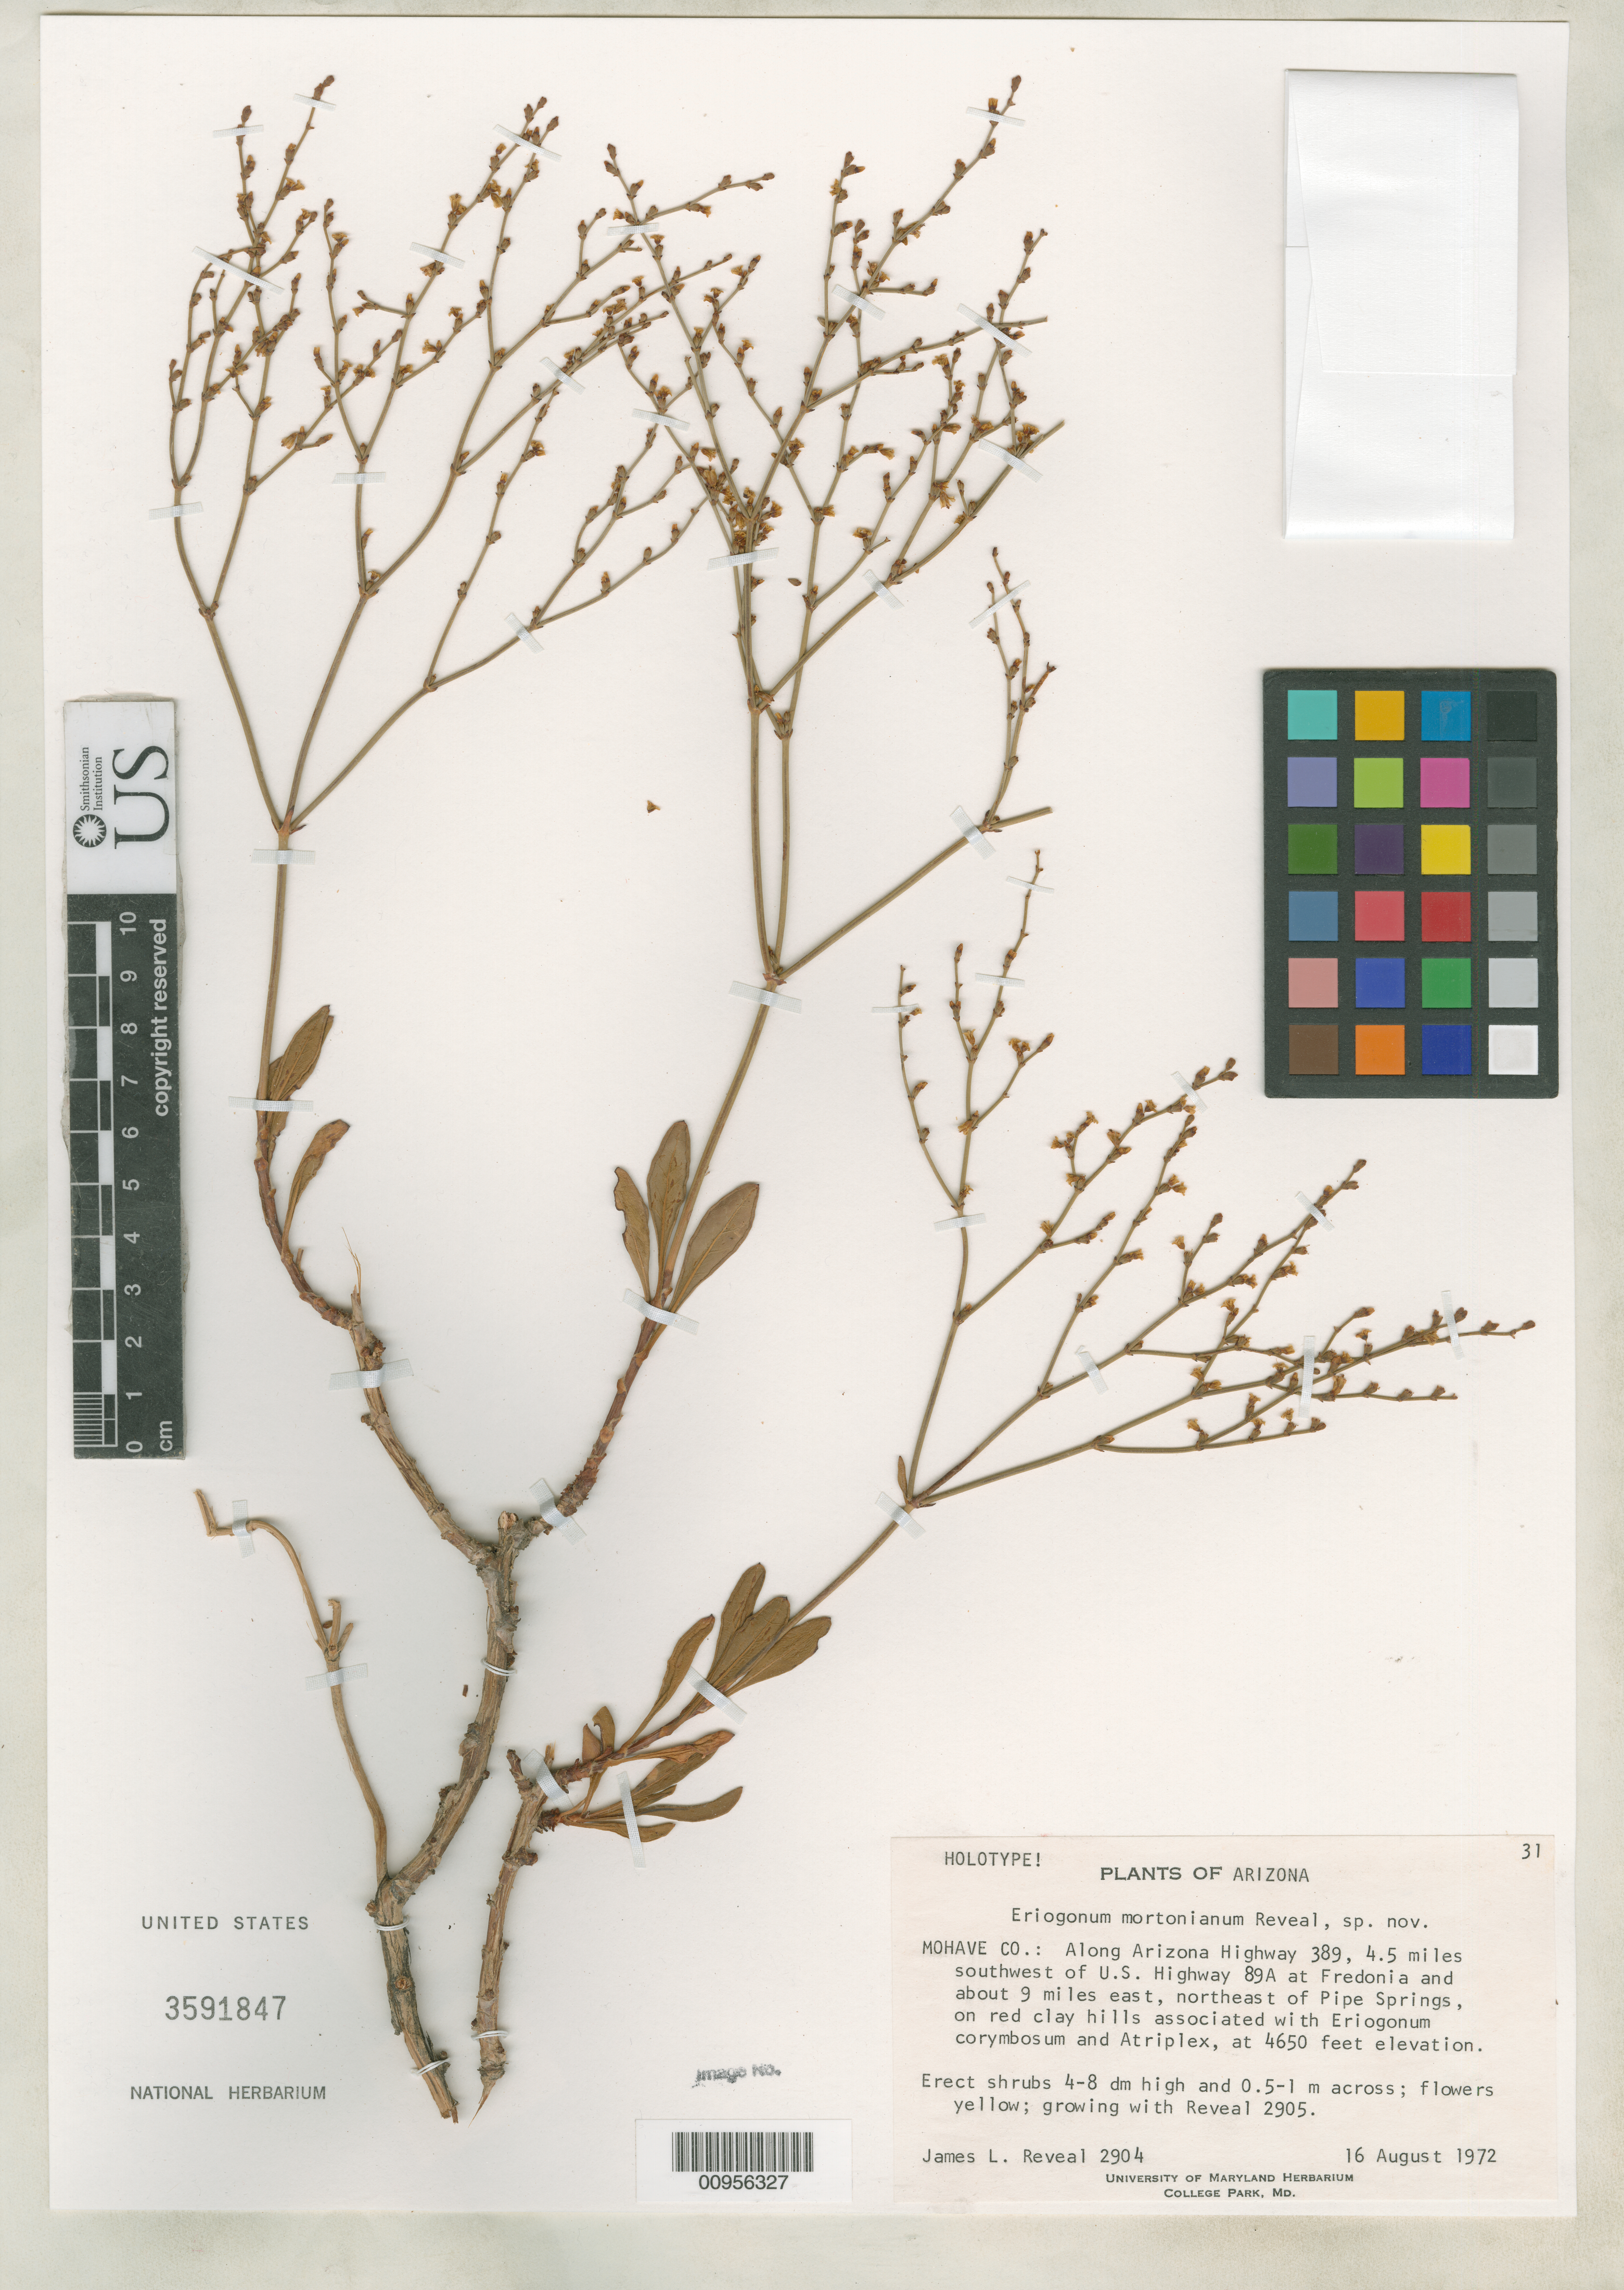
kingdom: Plantae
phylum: Tracheophyta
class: Magnoliopsida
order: Caryophyllales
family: Polygonaceae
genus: Eriogonum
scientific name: Eriogonum mortonianum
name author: Reveal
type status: Holotype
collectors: J. L. Reveal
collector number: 2904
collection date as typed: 16 Aug 1972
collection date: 1972-08-16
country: United States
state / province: Arizona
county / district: Mohave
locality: Mohave Co.: along Arizona Highway 389, 4.5 miles southwest of U.S. Highway 89A at Fredonia and about 9 miles east, northast of Pipe Springs.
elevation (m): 1417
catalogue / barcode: US 3591847